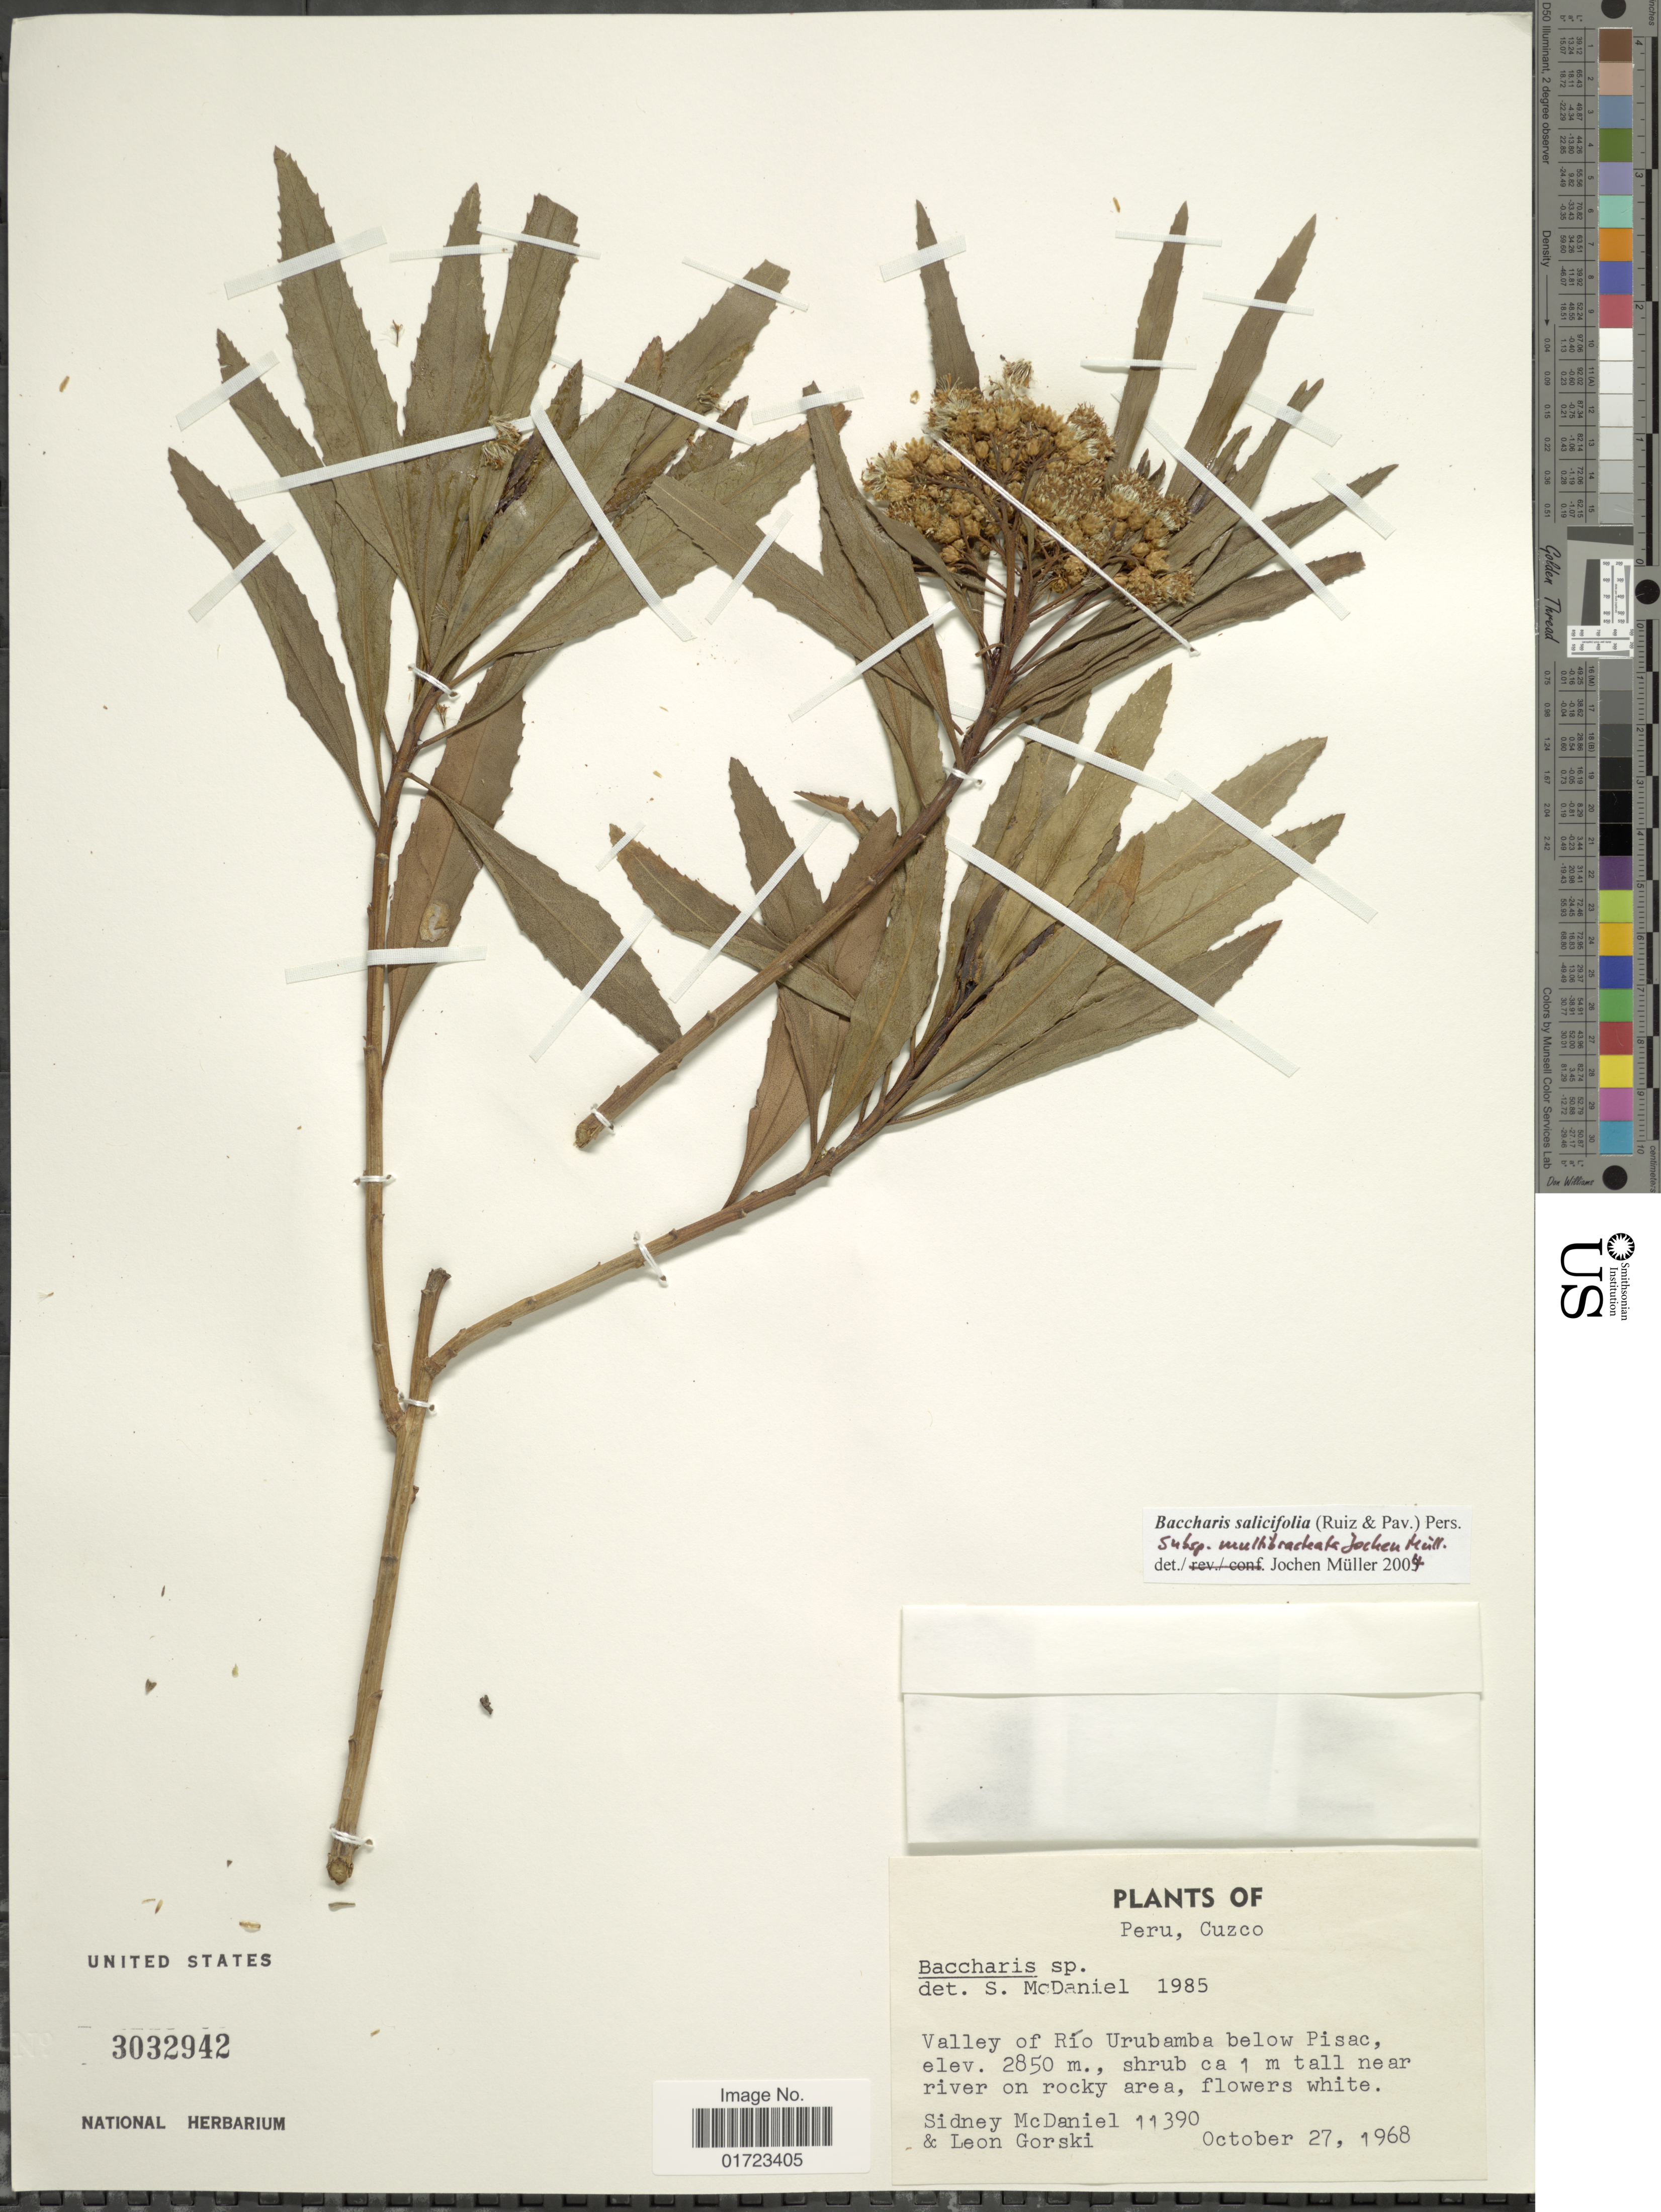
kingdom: Plantae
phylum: Tracheophyta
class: Magnoliopsida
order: Asterales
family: Asteraceae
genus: Baccharis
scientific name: Baccharis salicifolia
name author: (Ruiz & Pav.) Pers.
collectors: S. McDaniel & L. Gorski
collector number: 11390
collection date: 1968-10-27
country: Peru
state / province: Cusco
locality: Peru, Cuzco. Valley of Rio Urubamba below Pisac.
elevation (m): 2850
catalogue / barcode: US 3032942